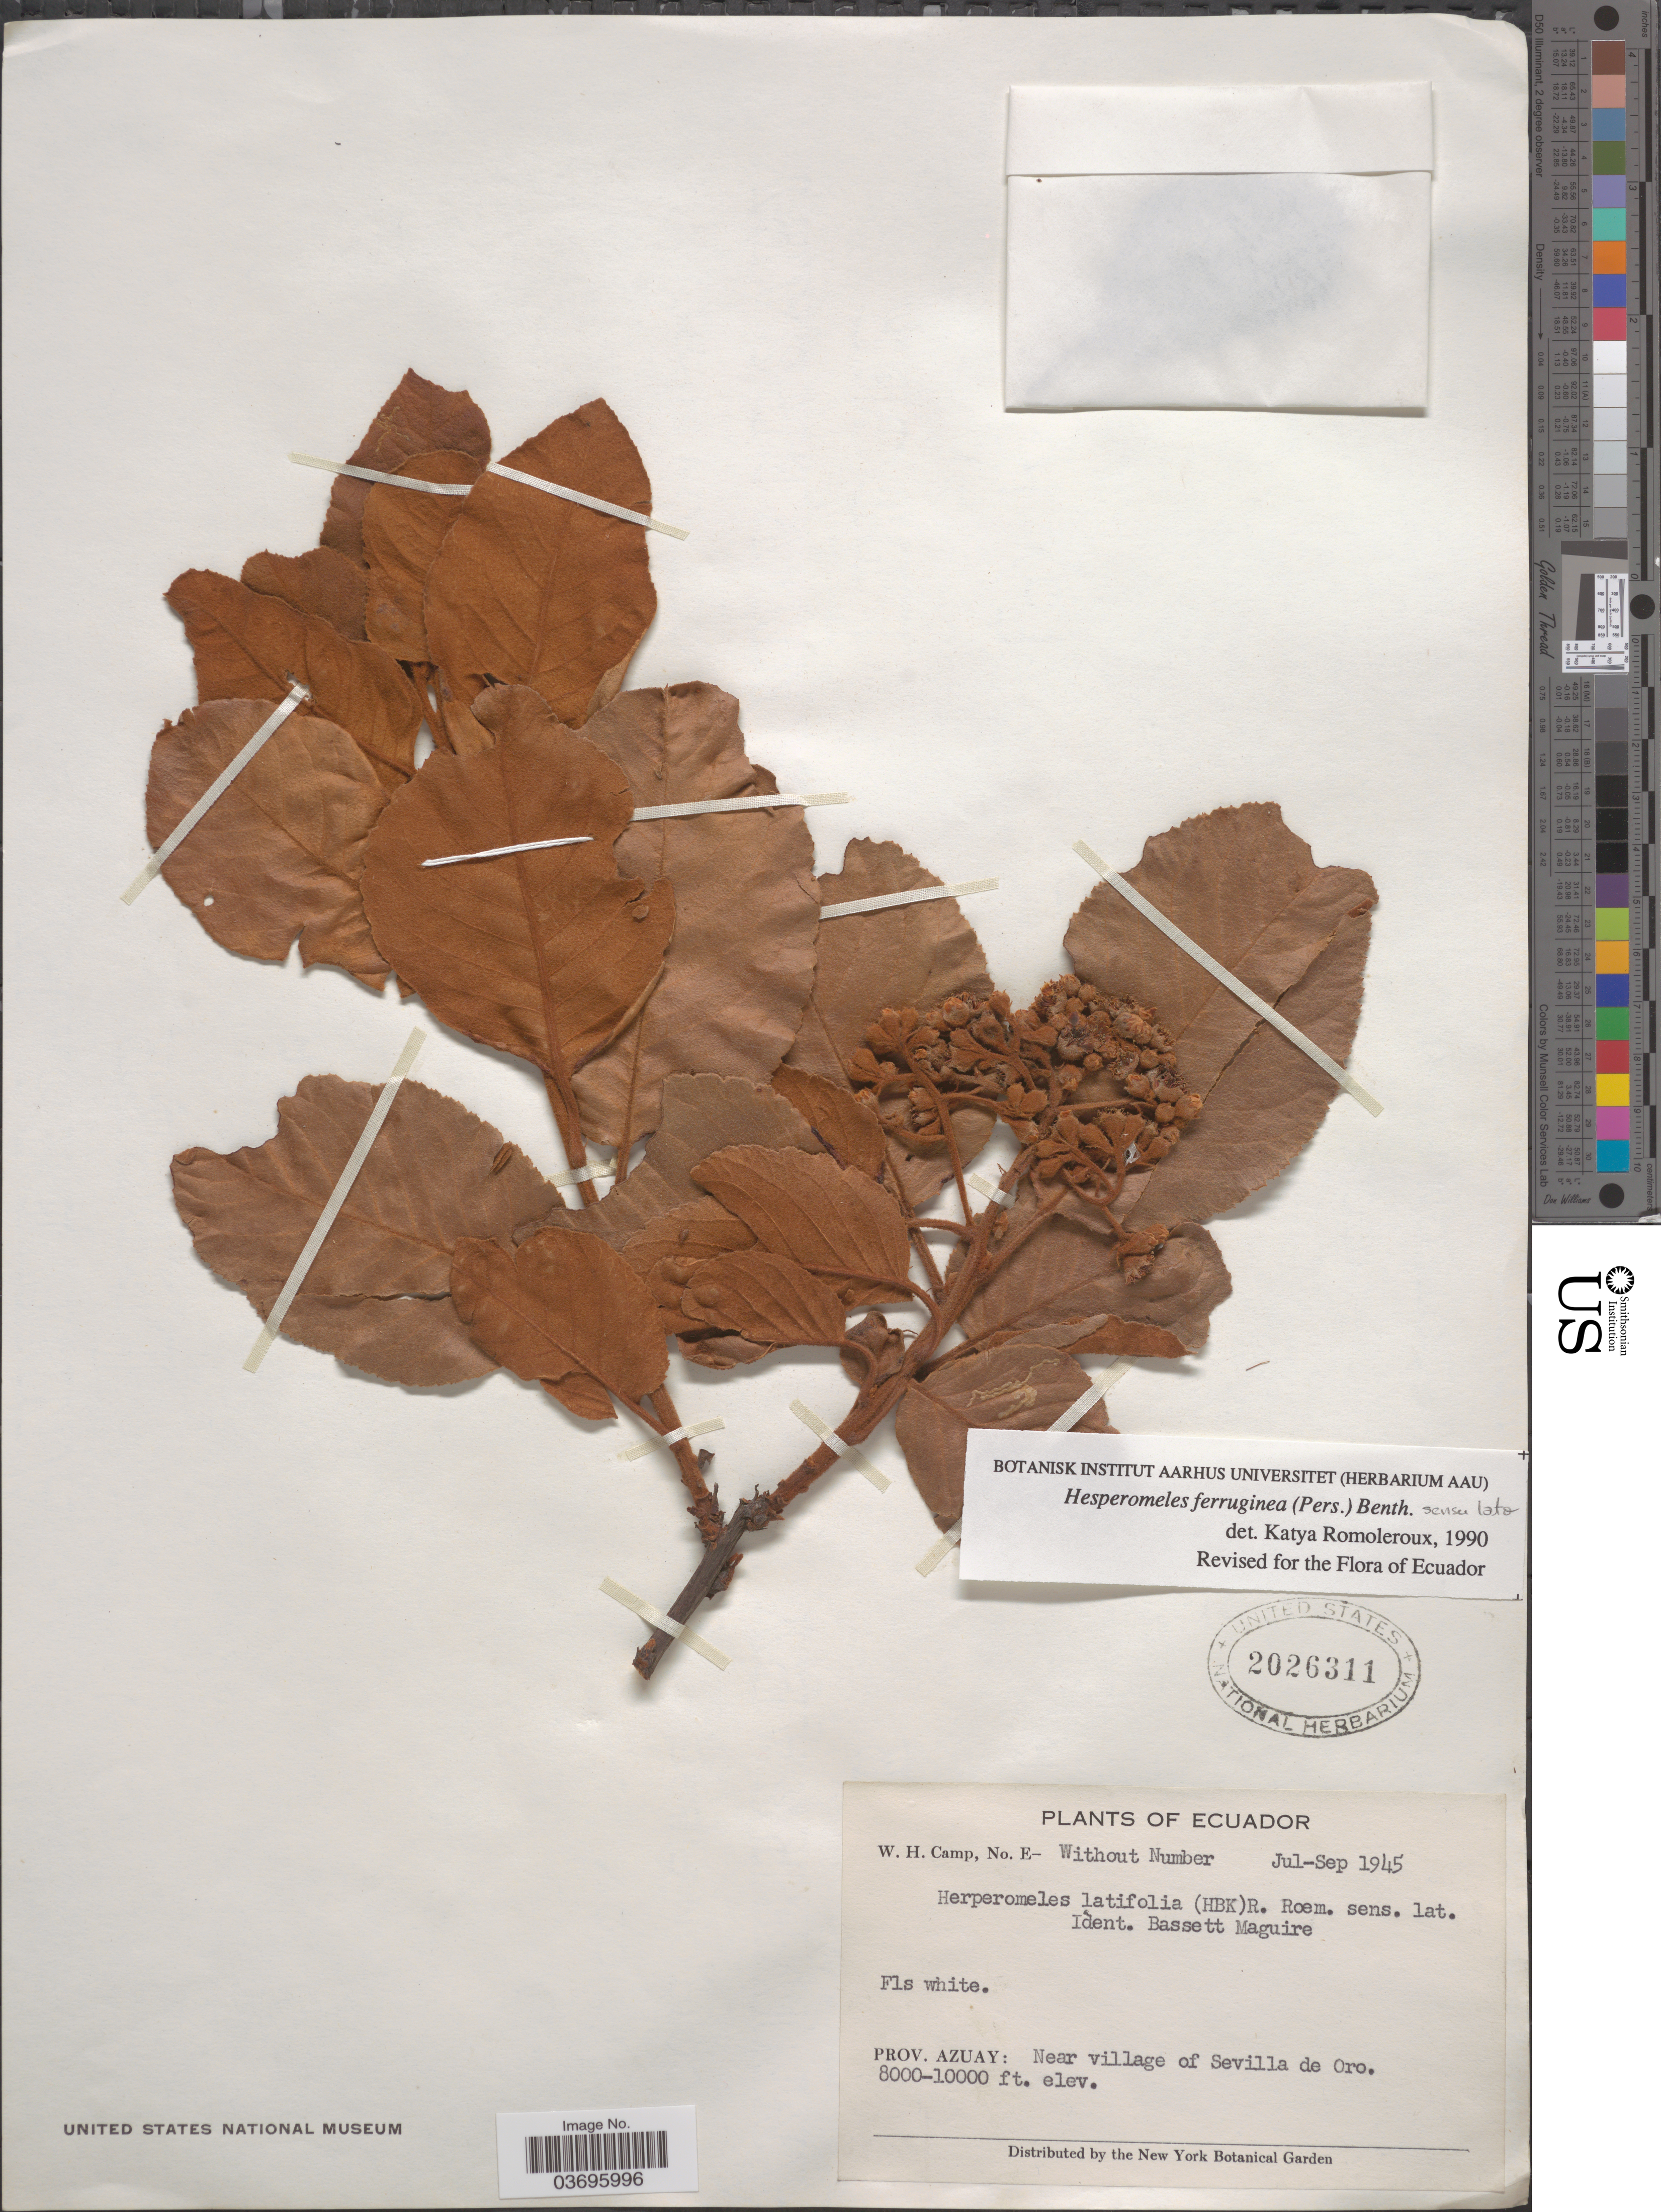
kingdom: Plantae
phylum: Tracheophyta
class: Magnoliopsida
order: Rosales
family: Rosaceae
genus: Hesperomeles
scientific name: Hesperomeles ferruginea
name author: (Juss. ex Pers.) Benth.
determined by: Romoleroux, K.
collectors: W. H. Camp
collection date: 1945-07/1945-09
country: Ecuador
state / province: Azuay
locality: Near village of Sevilla de Oro.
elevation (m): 2438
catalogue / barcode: US 2026311